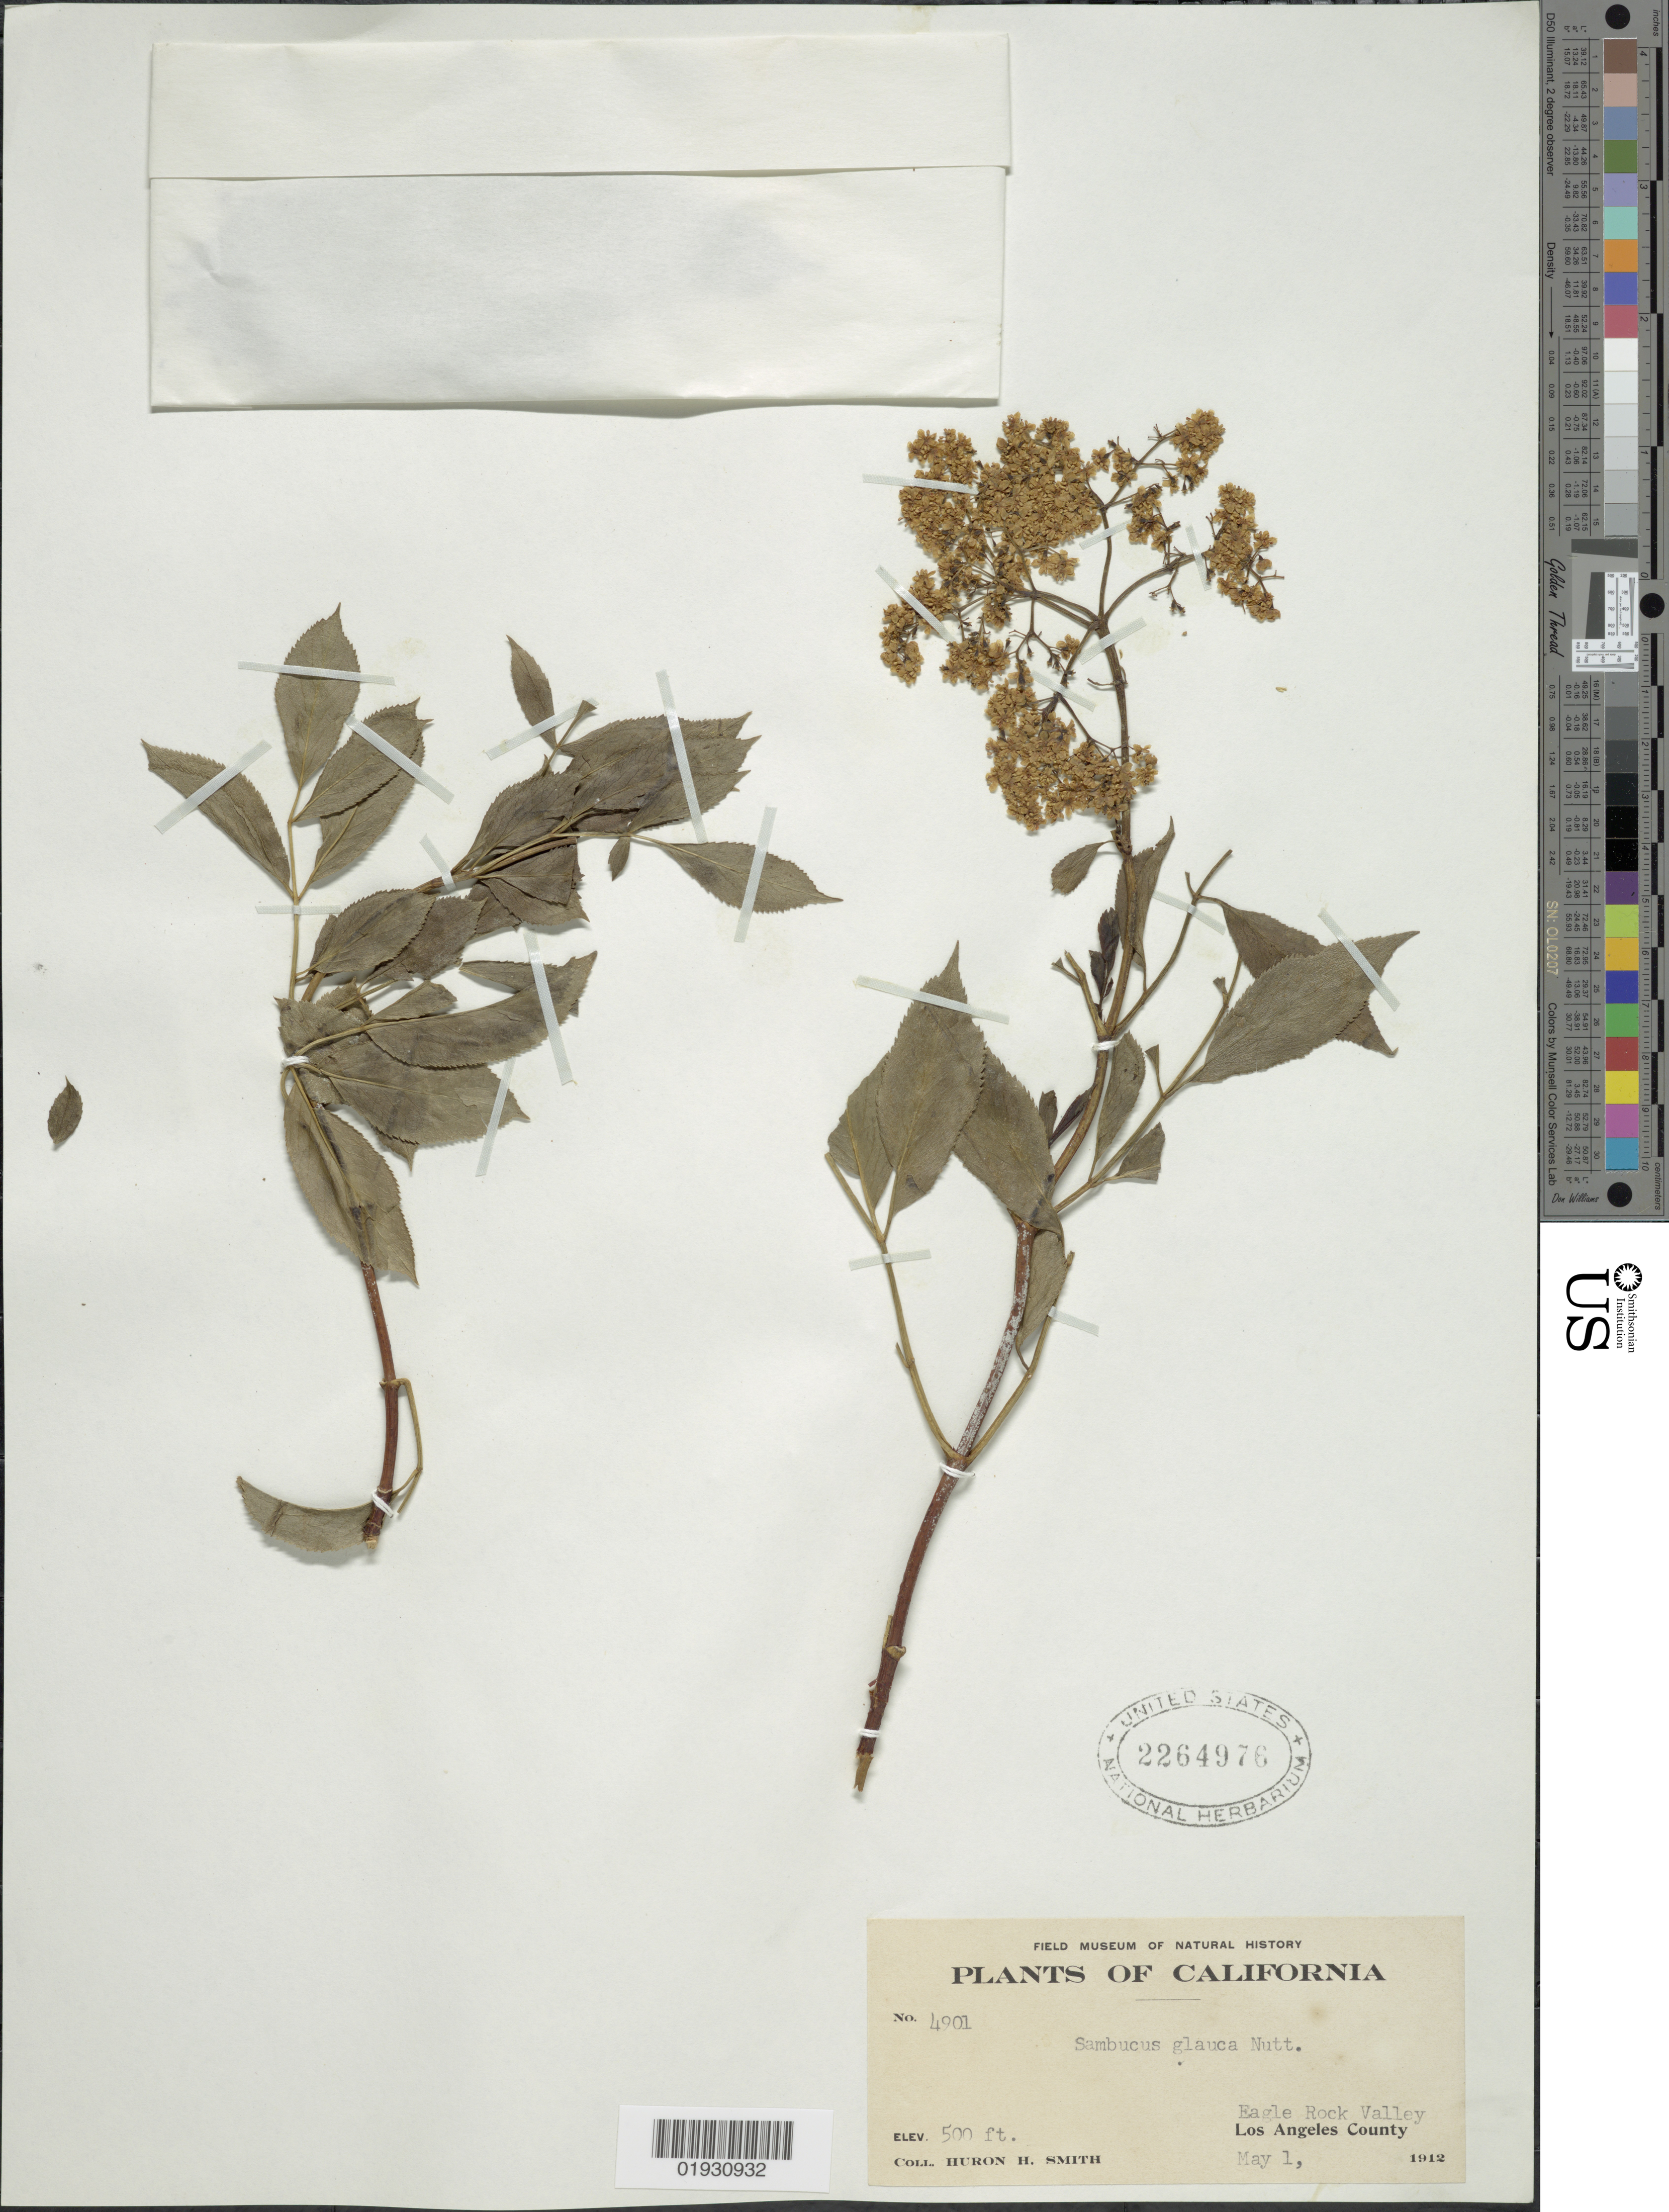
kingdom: Plantae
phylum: Tracheophyta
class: Magnoliopsida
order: Dipsacales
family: Viburnaceae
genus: Sambucus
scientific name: Sambucus glauca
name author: Nutt.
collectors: Huron H. Smith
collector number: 4901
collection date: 1912-05-01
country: United States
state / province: California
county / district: Los Angeles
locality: Eagle Rock Valley. Los Angeles County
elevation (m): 152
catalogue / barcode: US 2264976